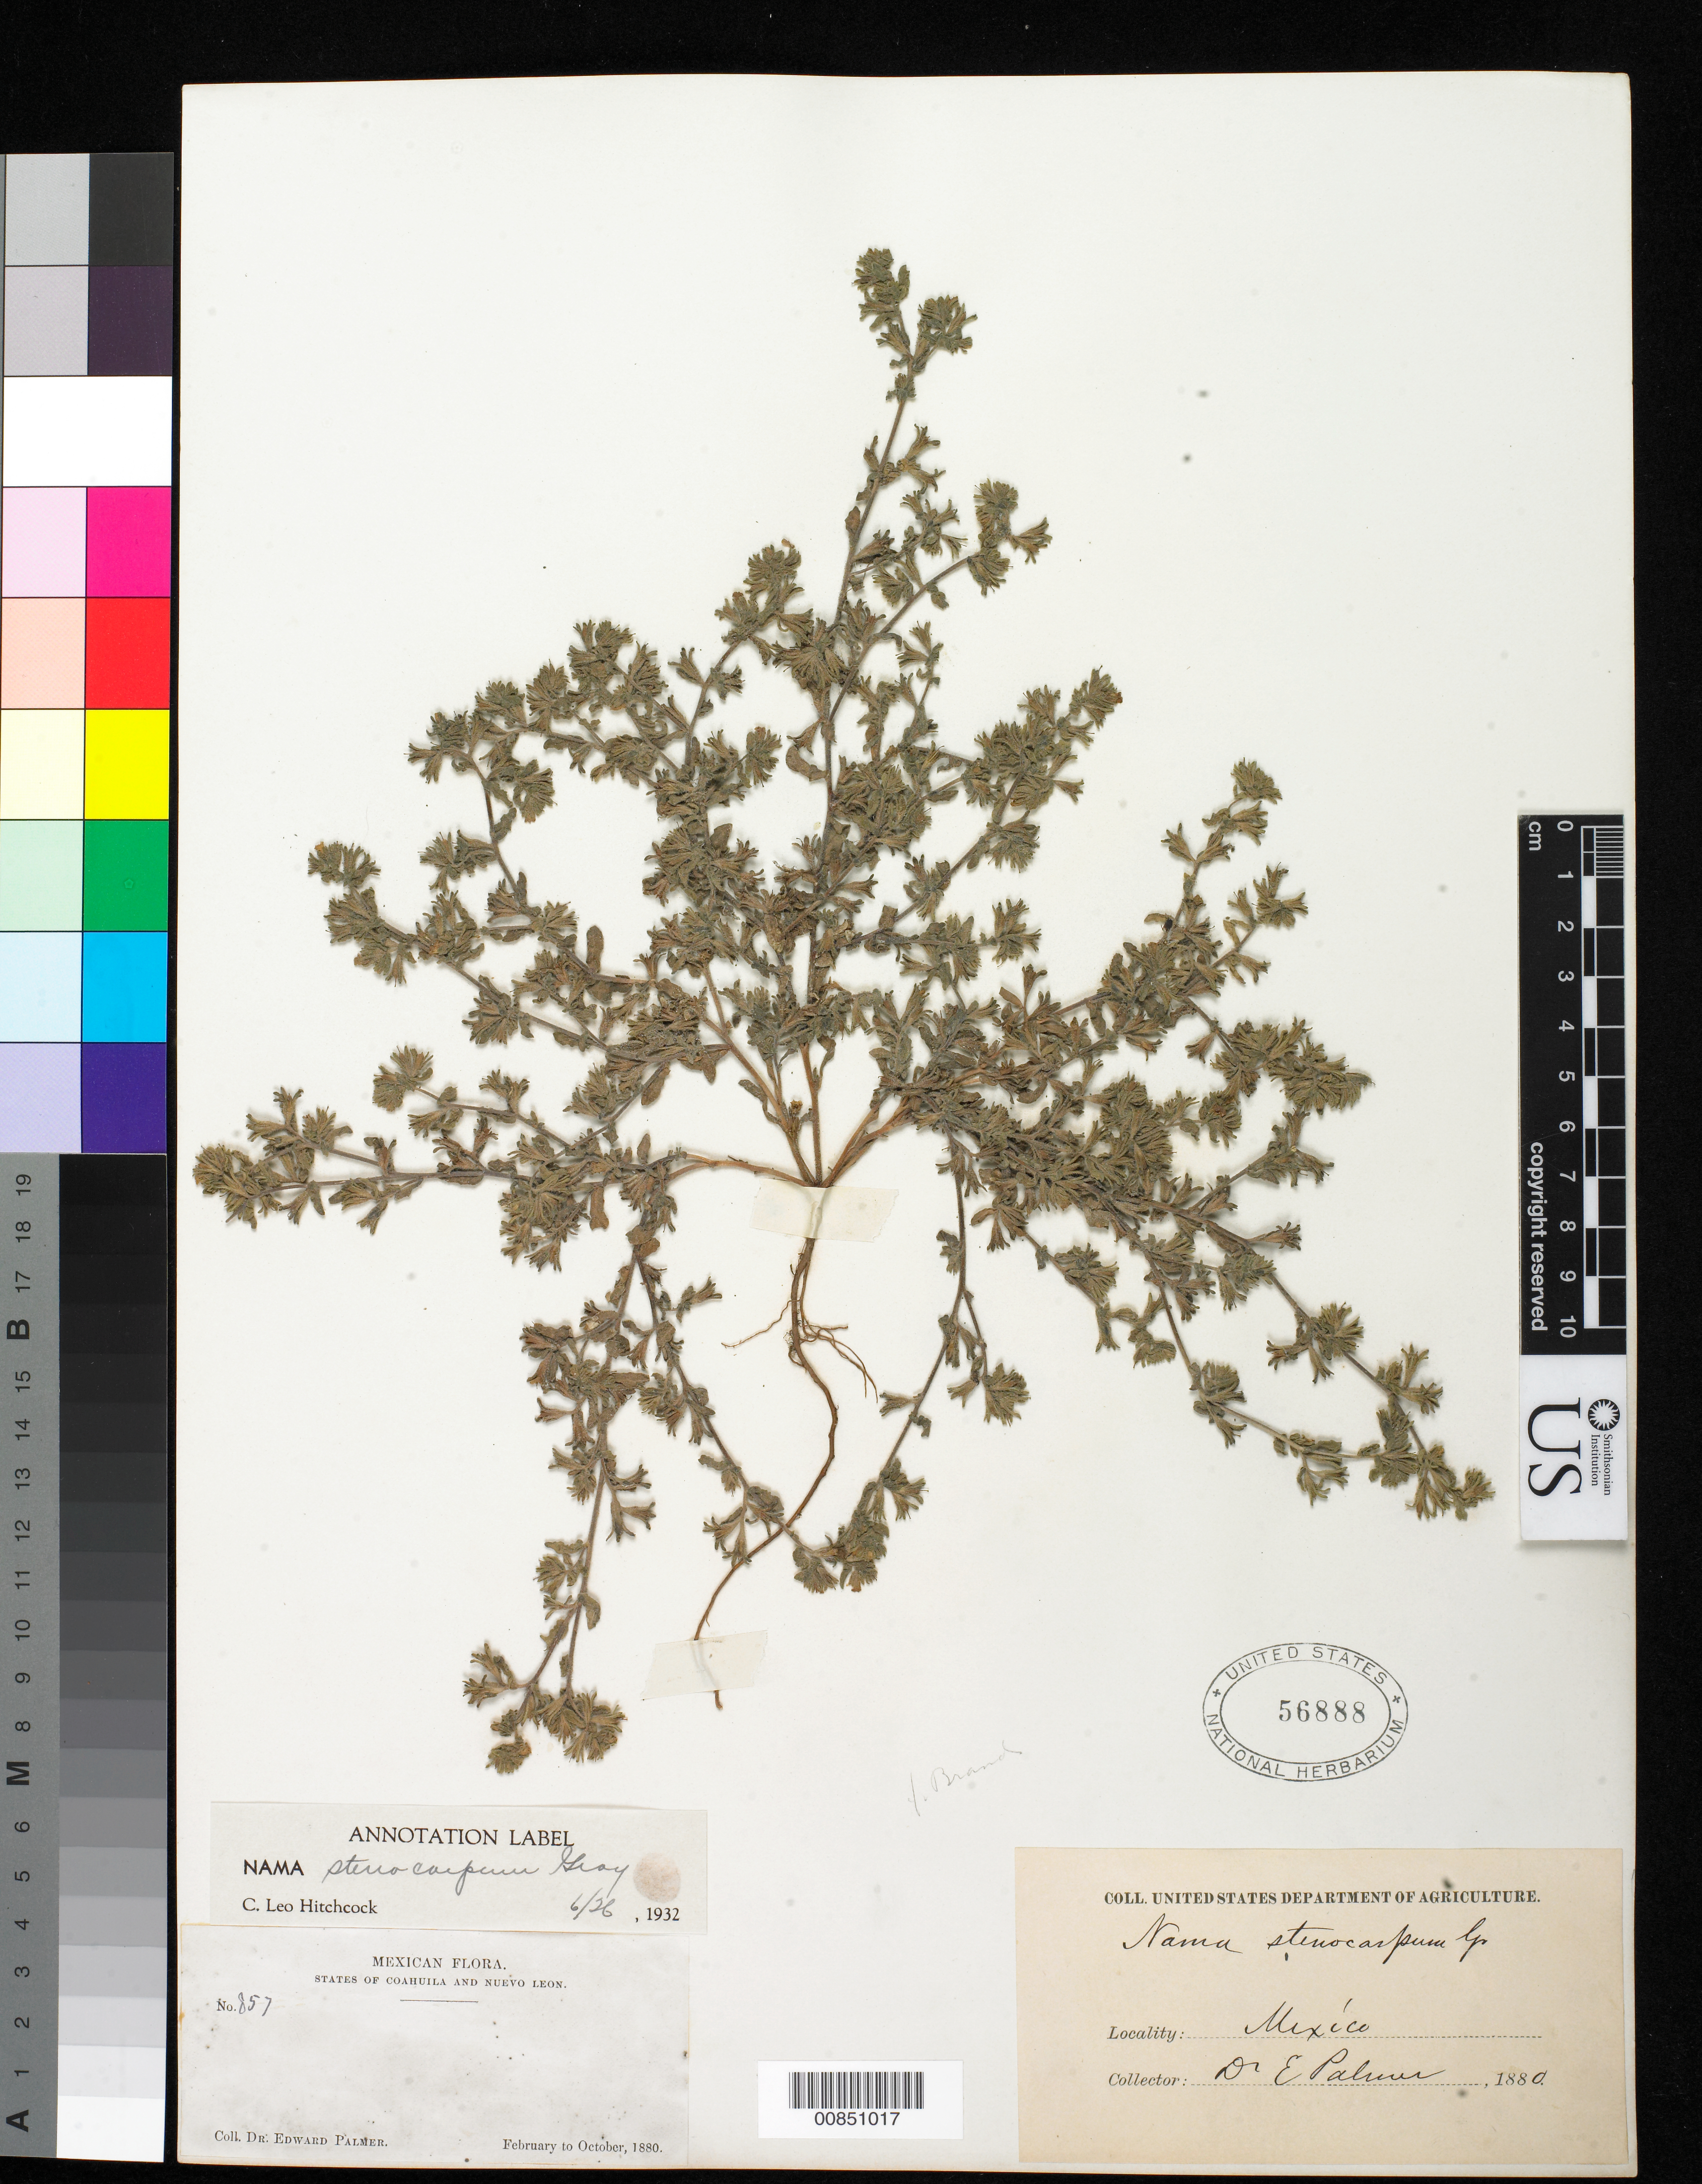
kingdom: Plantae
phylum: Tracheophyta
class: Magnoliopsida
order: Boraginales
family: Namaceae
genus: Nama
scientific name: Nama stenocarpum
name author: A. Gray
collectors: E. Palmer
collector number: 857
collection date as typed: Feb 1880 to -- Oct 1880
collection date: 1880-02/1880-10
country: Mexico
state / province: Coahuila / Nuevo León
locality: States of Coahuila and Nuevo León.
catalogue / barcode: US 56888